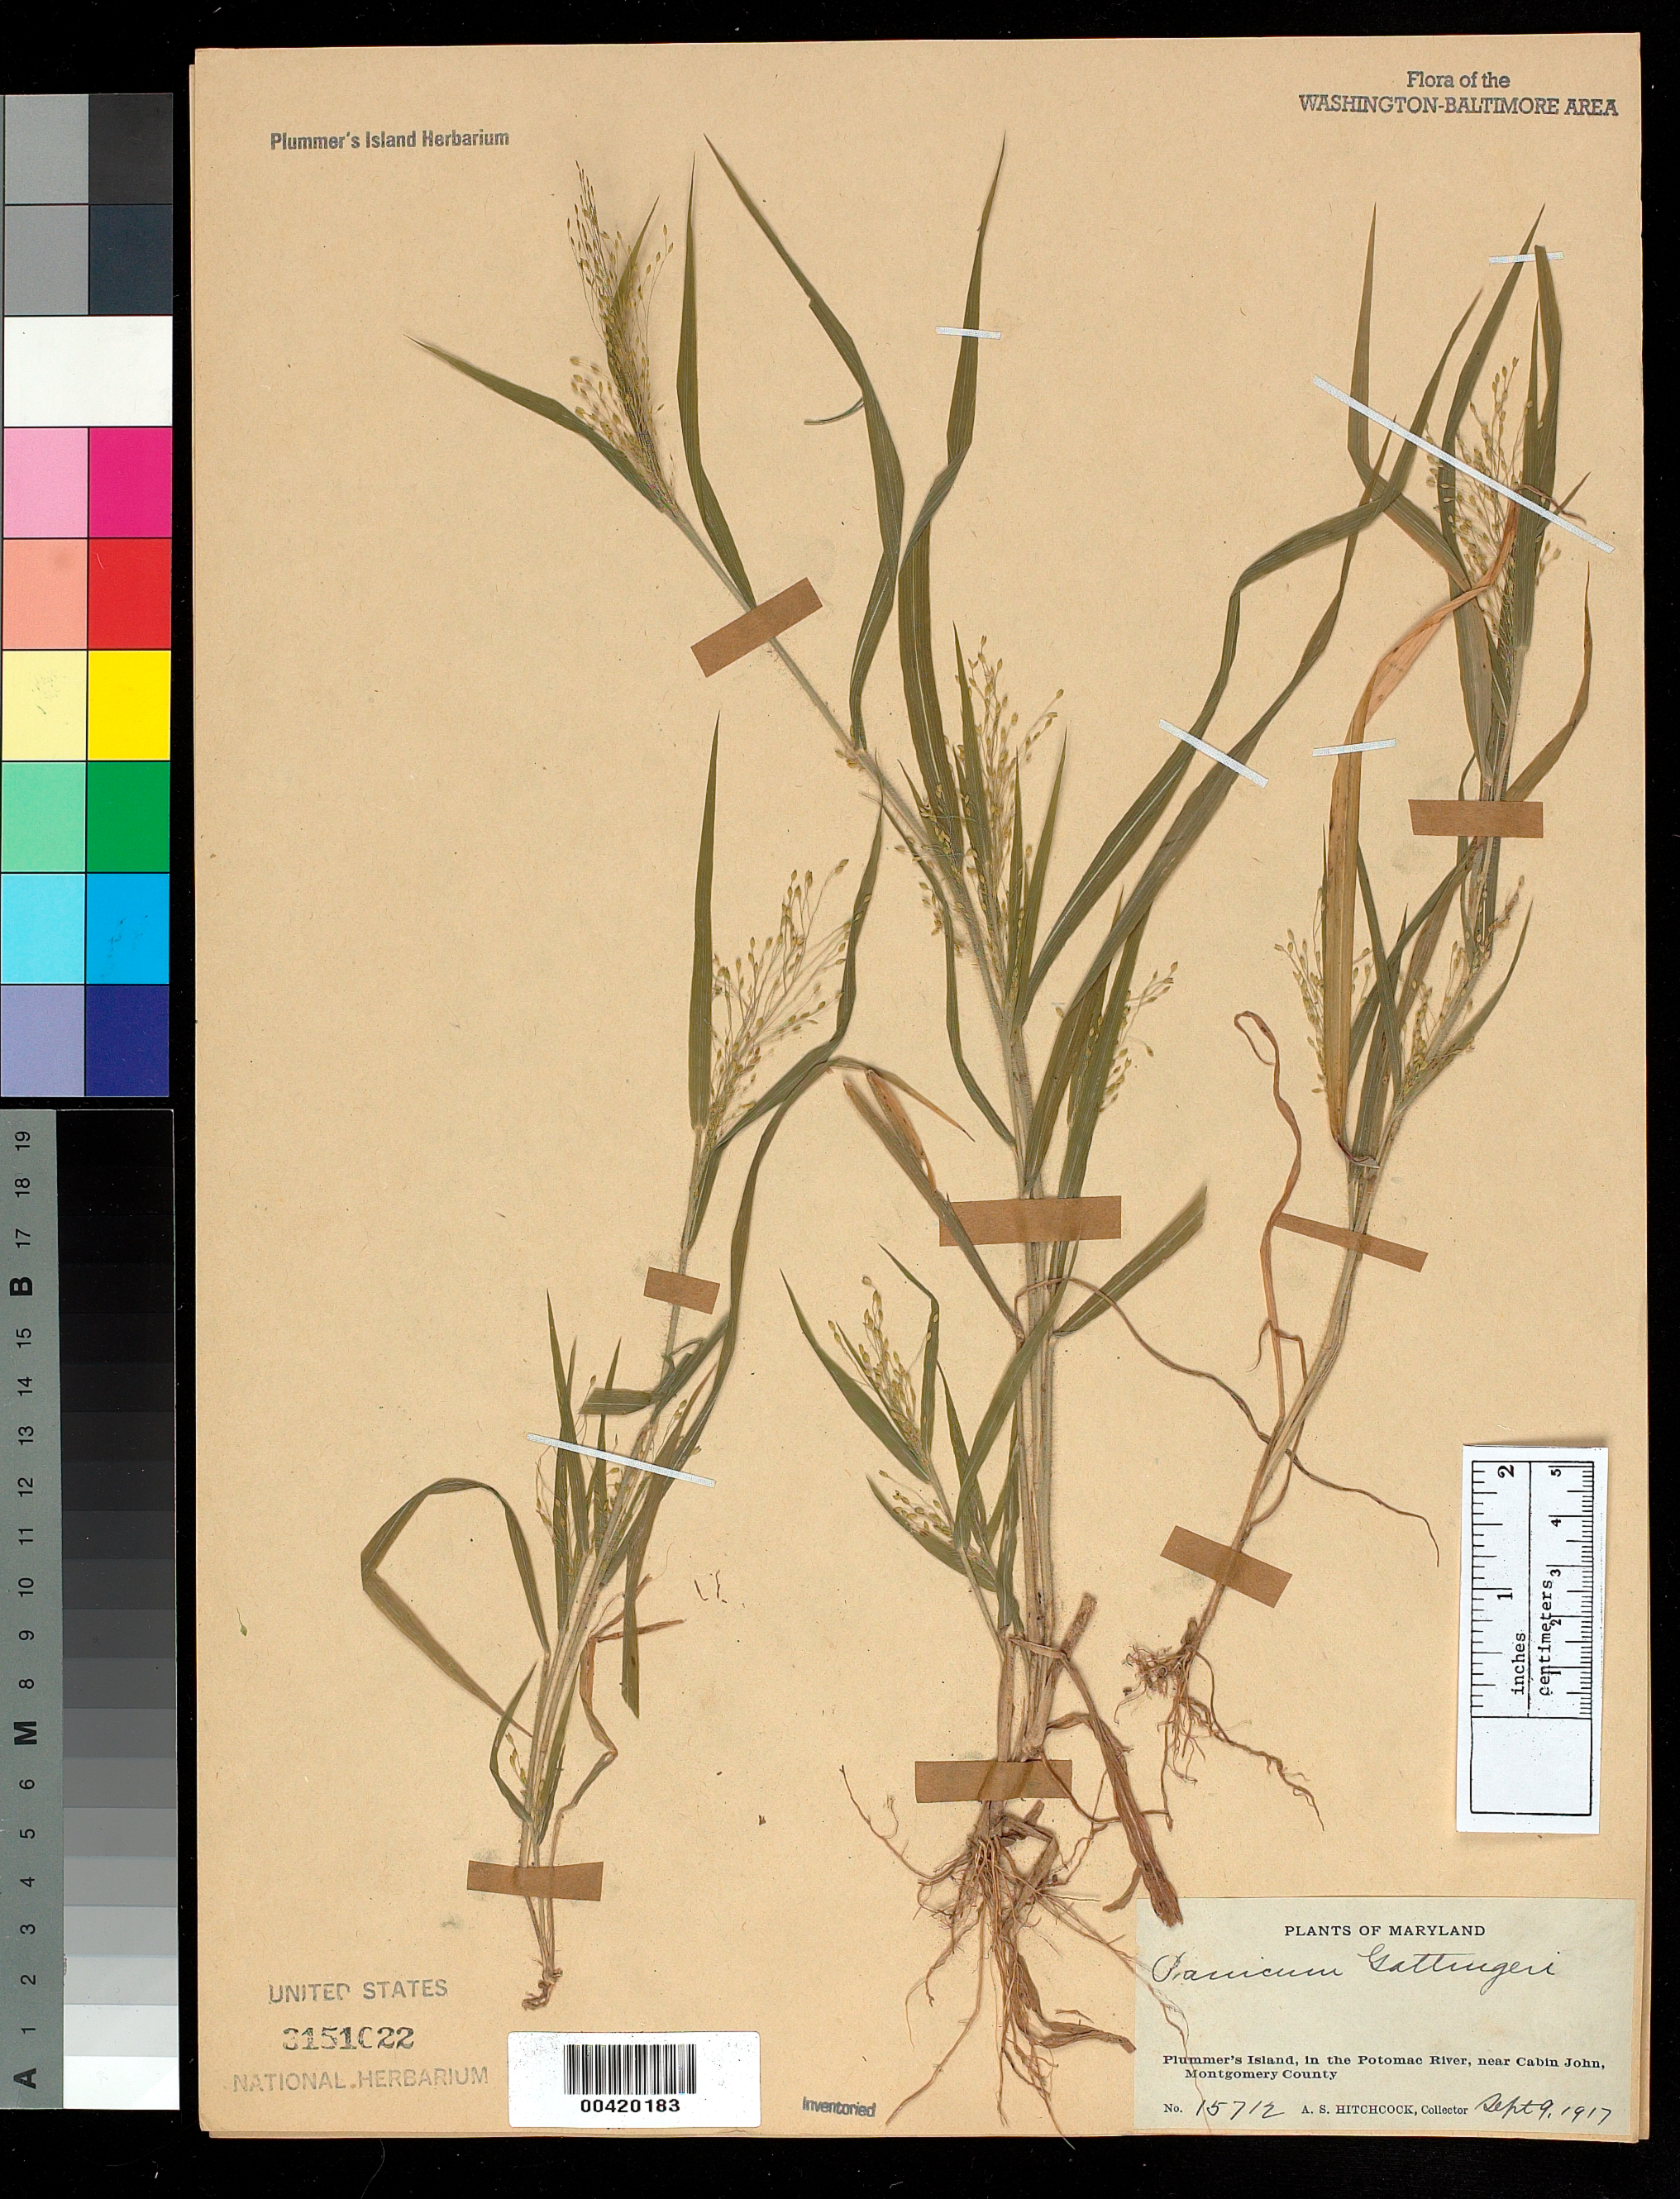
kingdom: Plantae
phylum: Tracheophyta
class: Liliopsida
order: Poales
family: Poaceae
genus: Panicum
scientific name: Panicum philadelphicum var. gattingeri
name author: (Nash) Freckmann & Lelong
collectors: A. S. Hitchcock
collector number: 15712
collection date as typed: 09 Sep 1917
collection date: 1917-09-09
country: United States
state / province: Maryland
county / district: Montgomery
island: Plummers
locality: Plummer's Island C. & O. Canal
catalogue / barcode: US 3151022